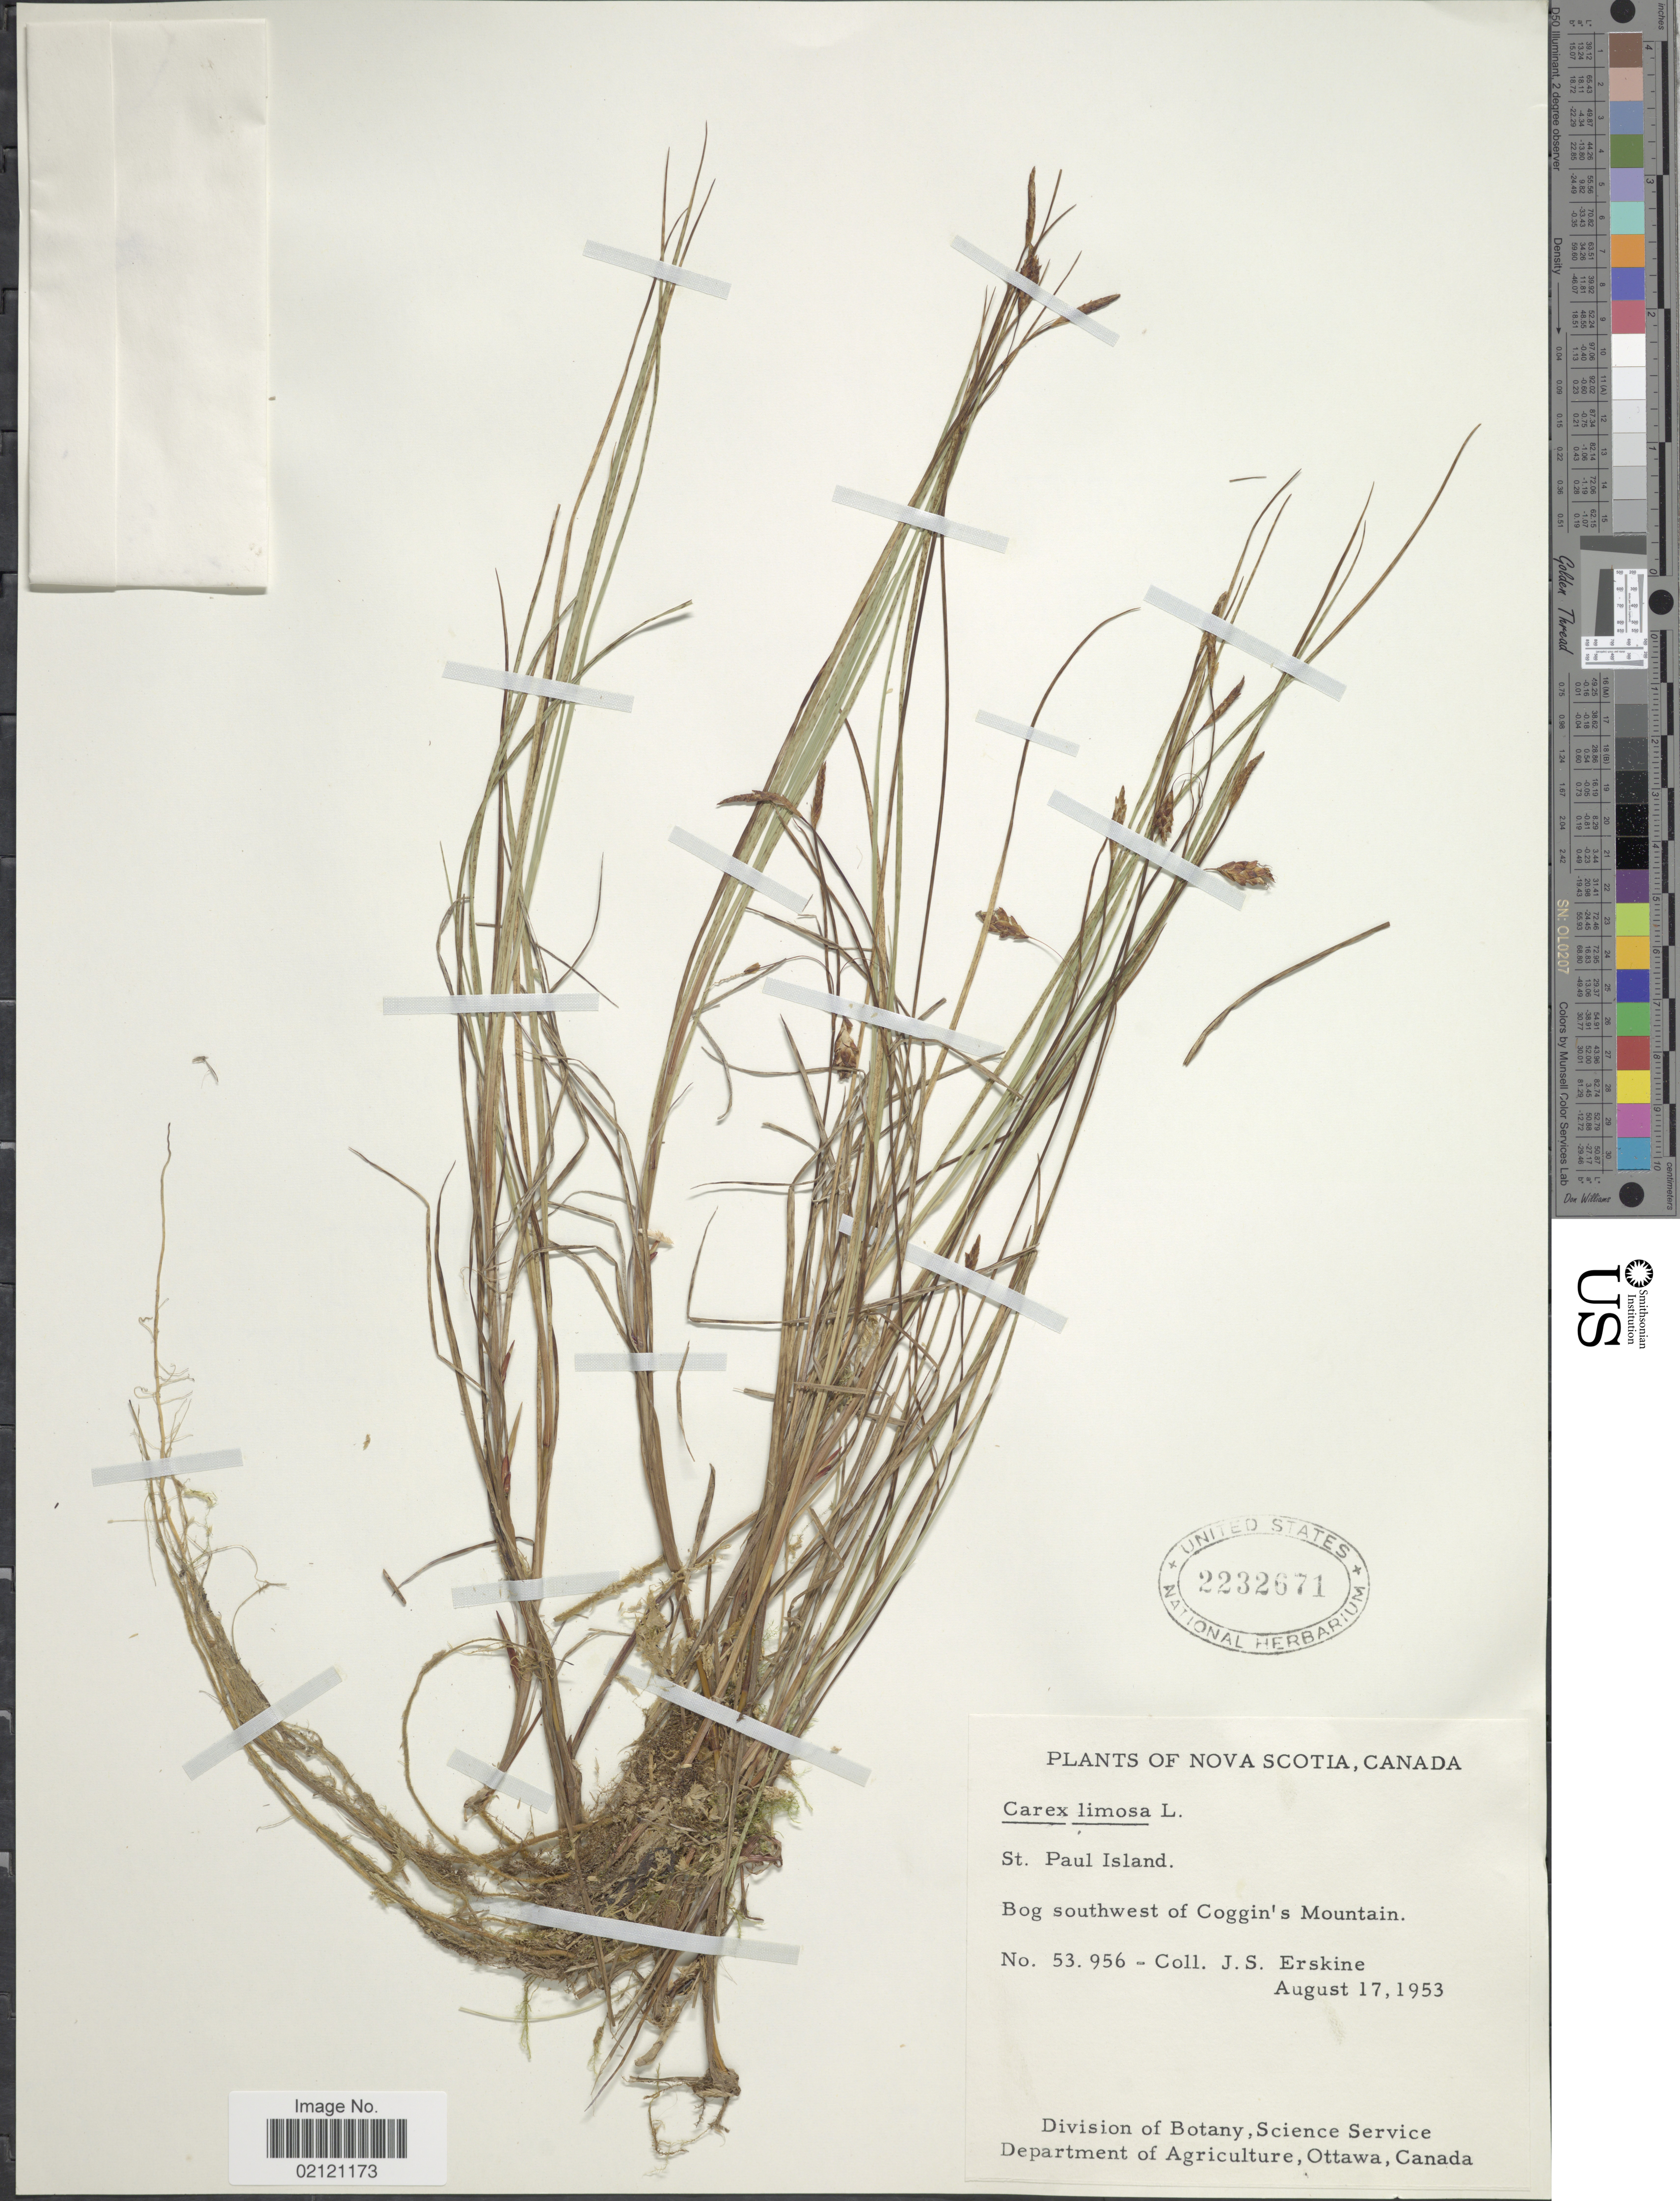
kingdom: Plantae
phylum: Tracheophyta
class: Liliopsida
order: Poales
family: Cyperaceae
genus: Carex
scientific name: Carex limosa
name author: L.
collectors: J. Erskine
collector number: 53956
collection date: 1953-08-17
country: Canada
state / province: Nova Scotia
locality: St. Paul Island, Bog southwest of Coggin's Mountain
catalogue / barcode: US 2232671